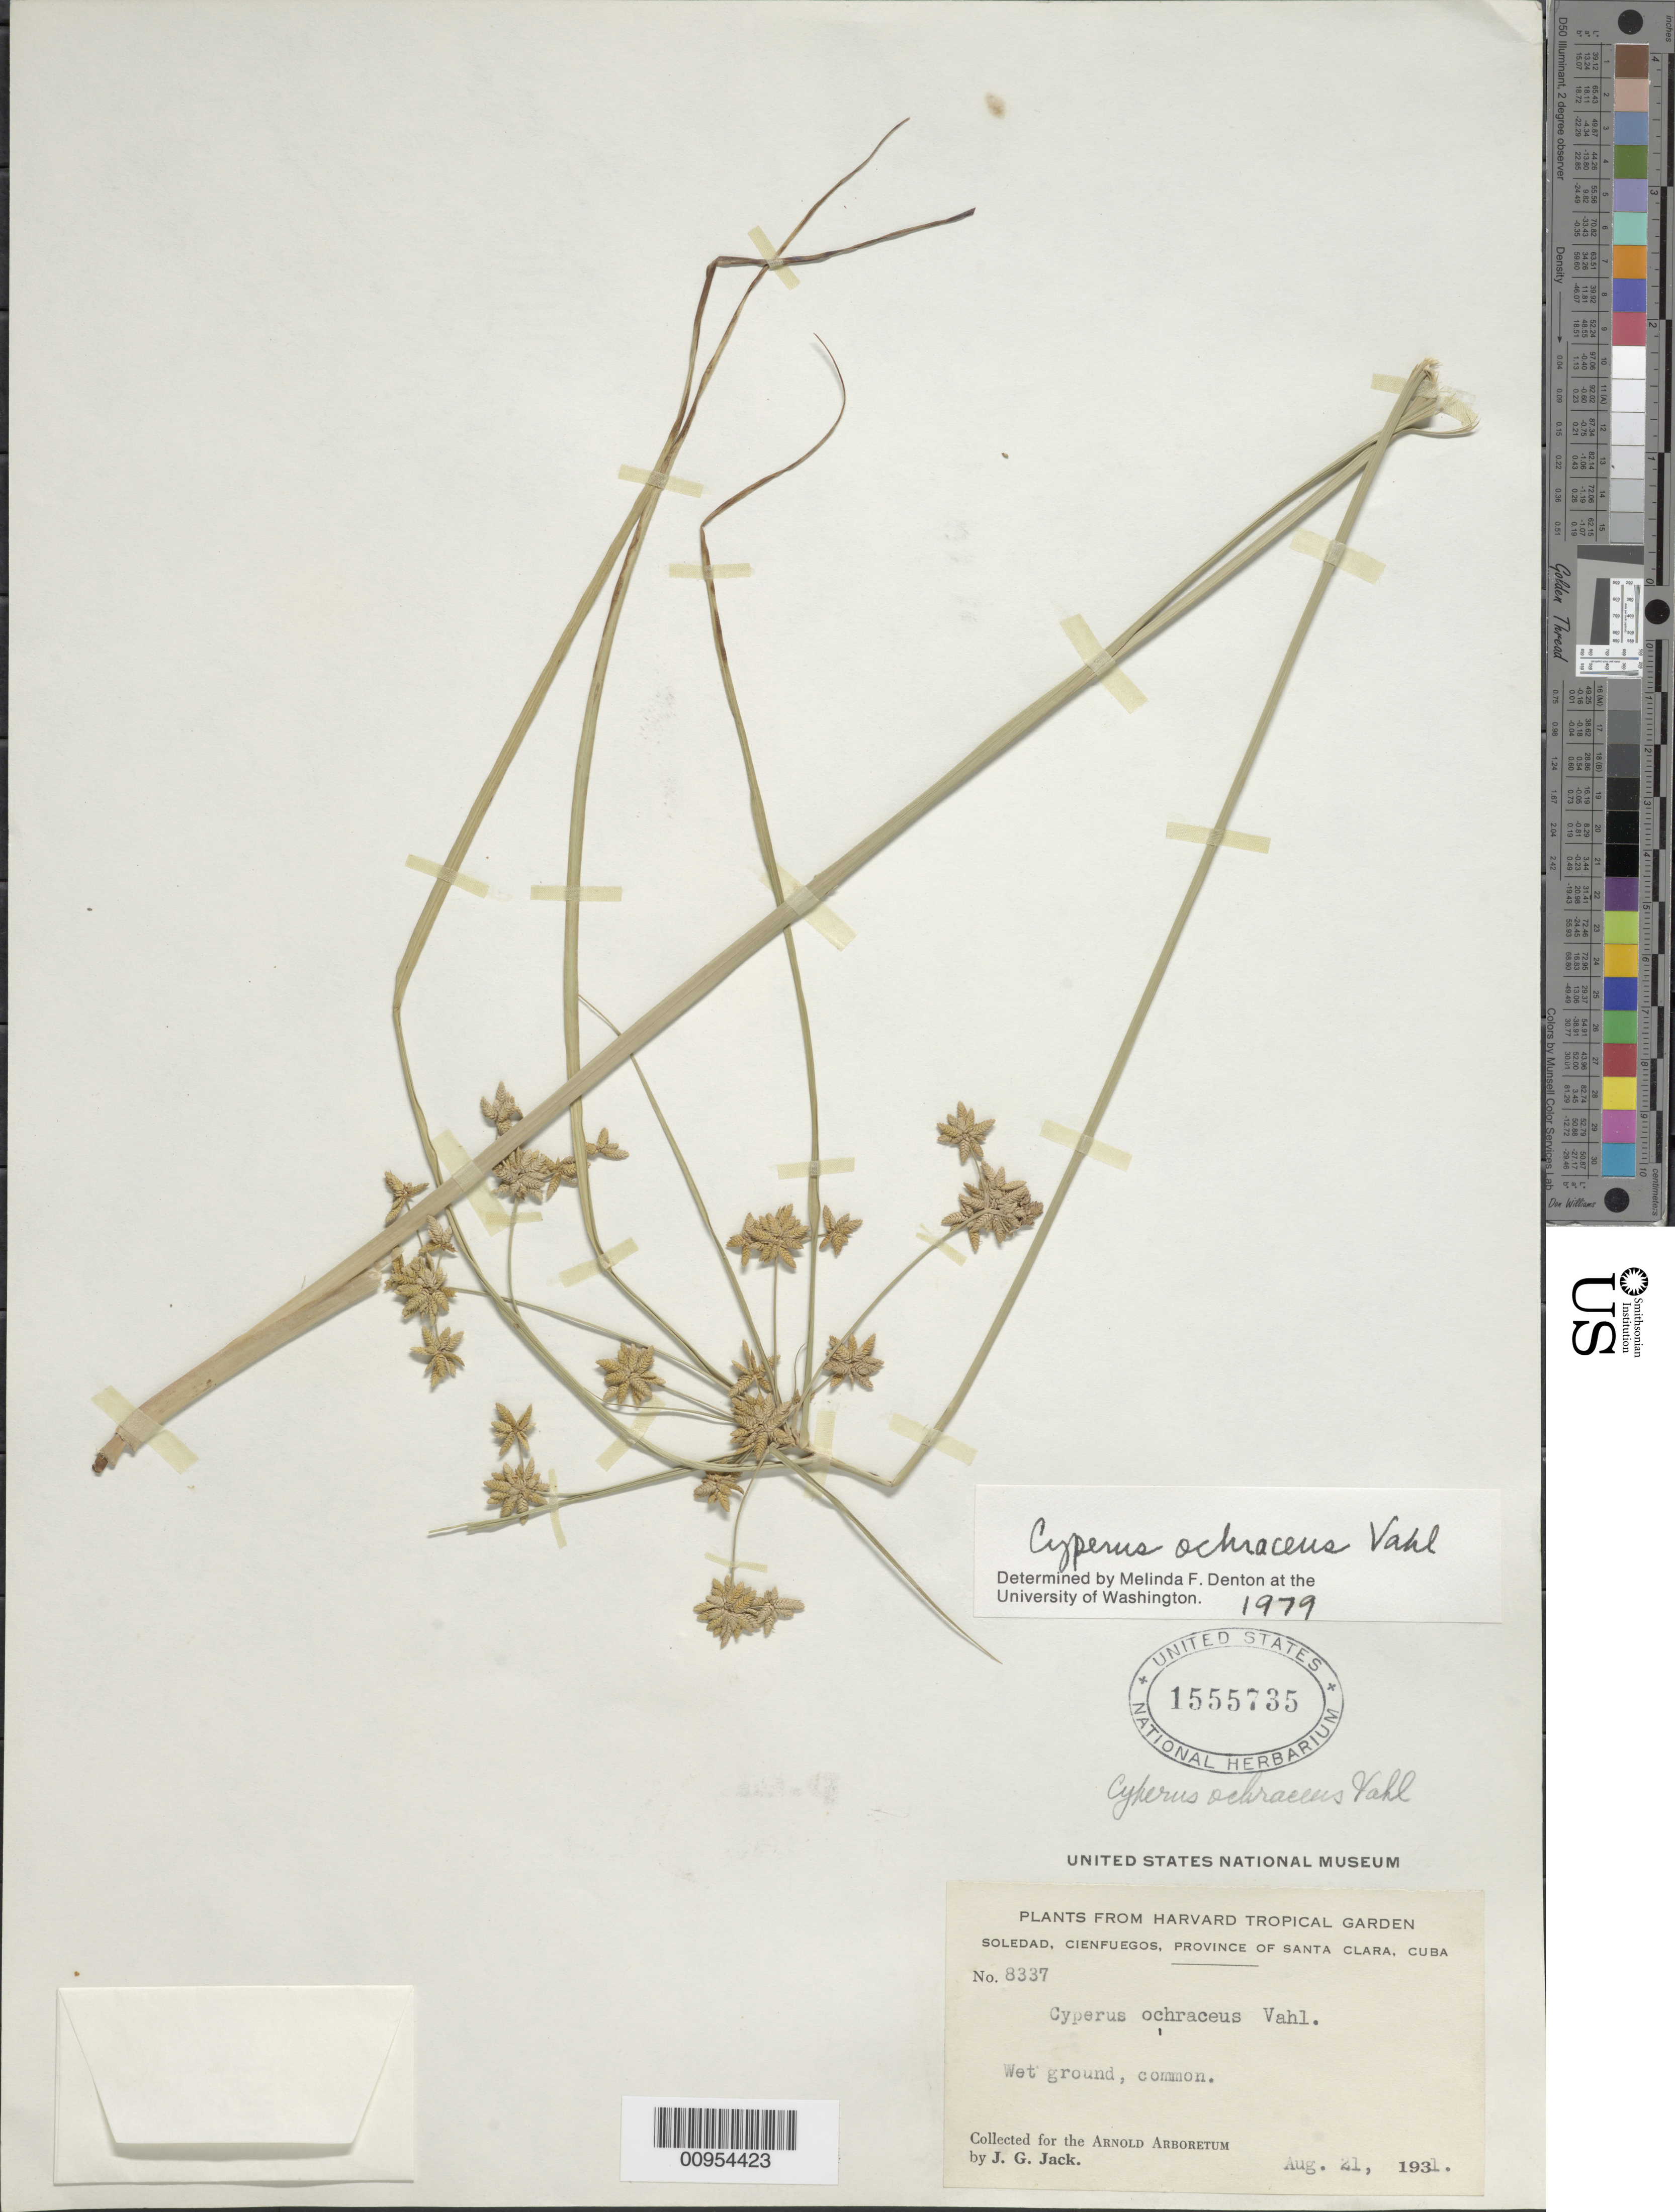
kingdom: Plantae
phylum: Tracheophyta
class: Liliopsida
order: Poales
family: Cyperaceae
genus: Cyperus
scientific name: Cyperus ochraceus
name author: Vahl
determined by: Denton, M. F.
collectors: J. G. Jack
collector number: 8337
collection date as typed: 21 Aug 1931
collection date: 1931-08-21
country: Cuba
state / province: Cienfuegos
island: Cuba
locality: Soledad, Cienfuegos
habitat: Wet ground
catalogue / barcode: US 1555735